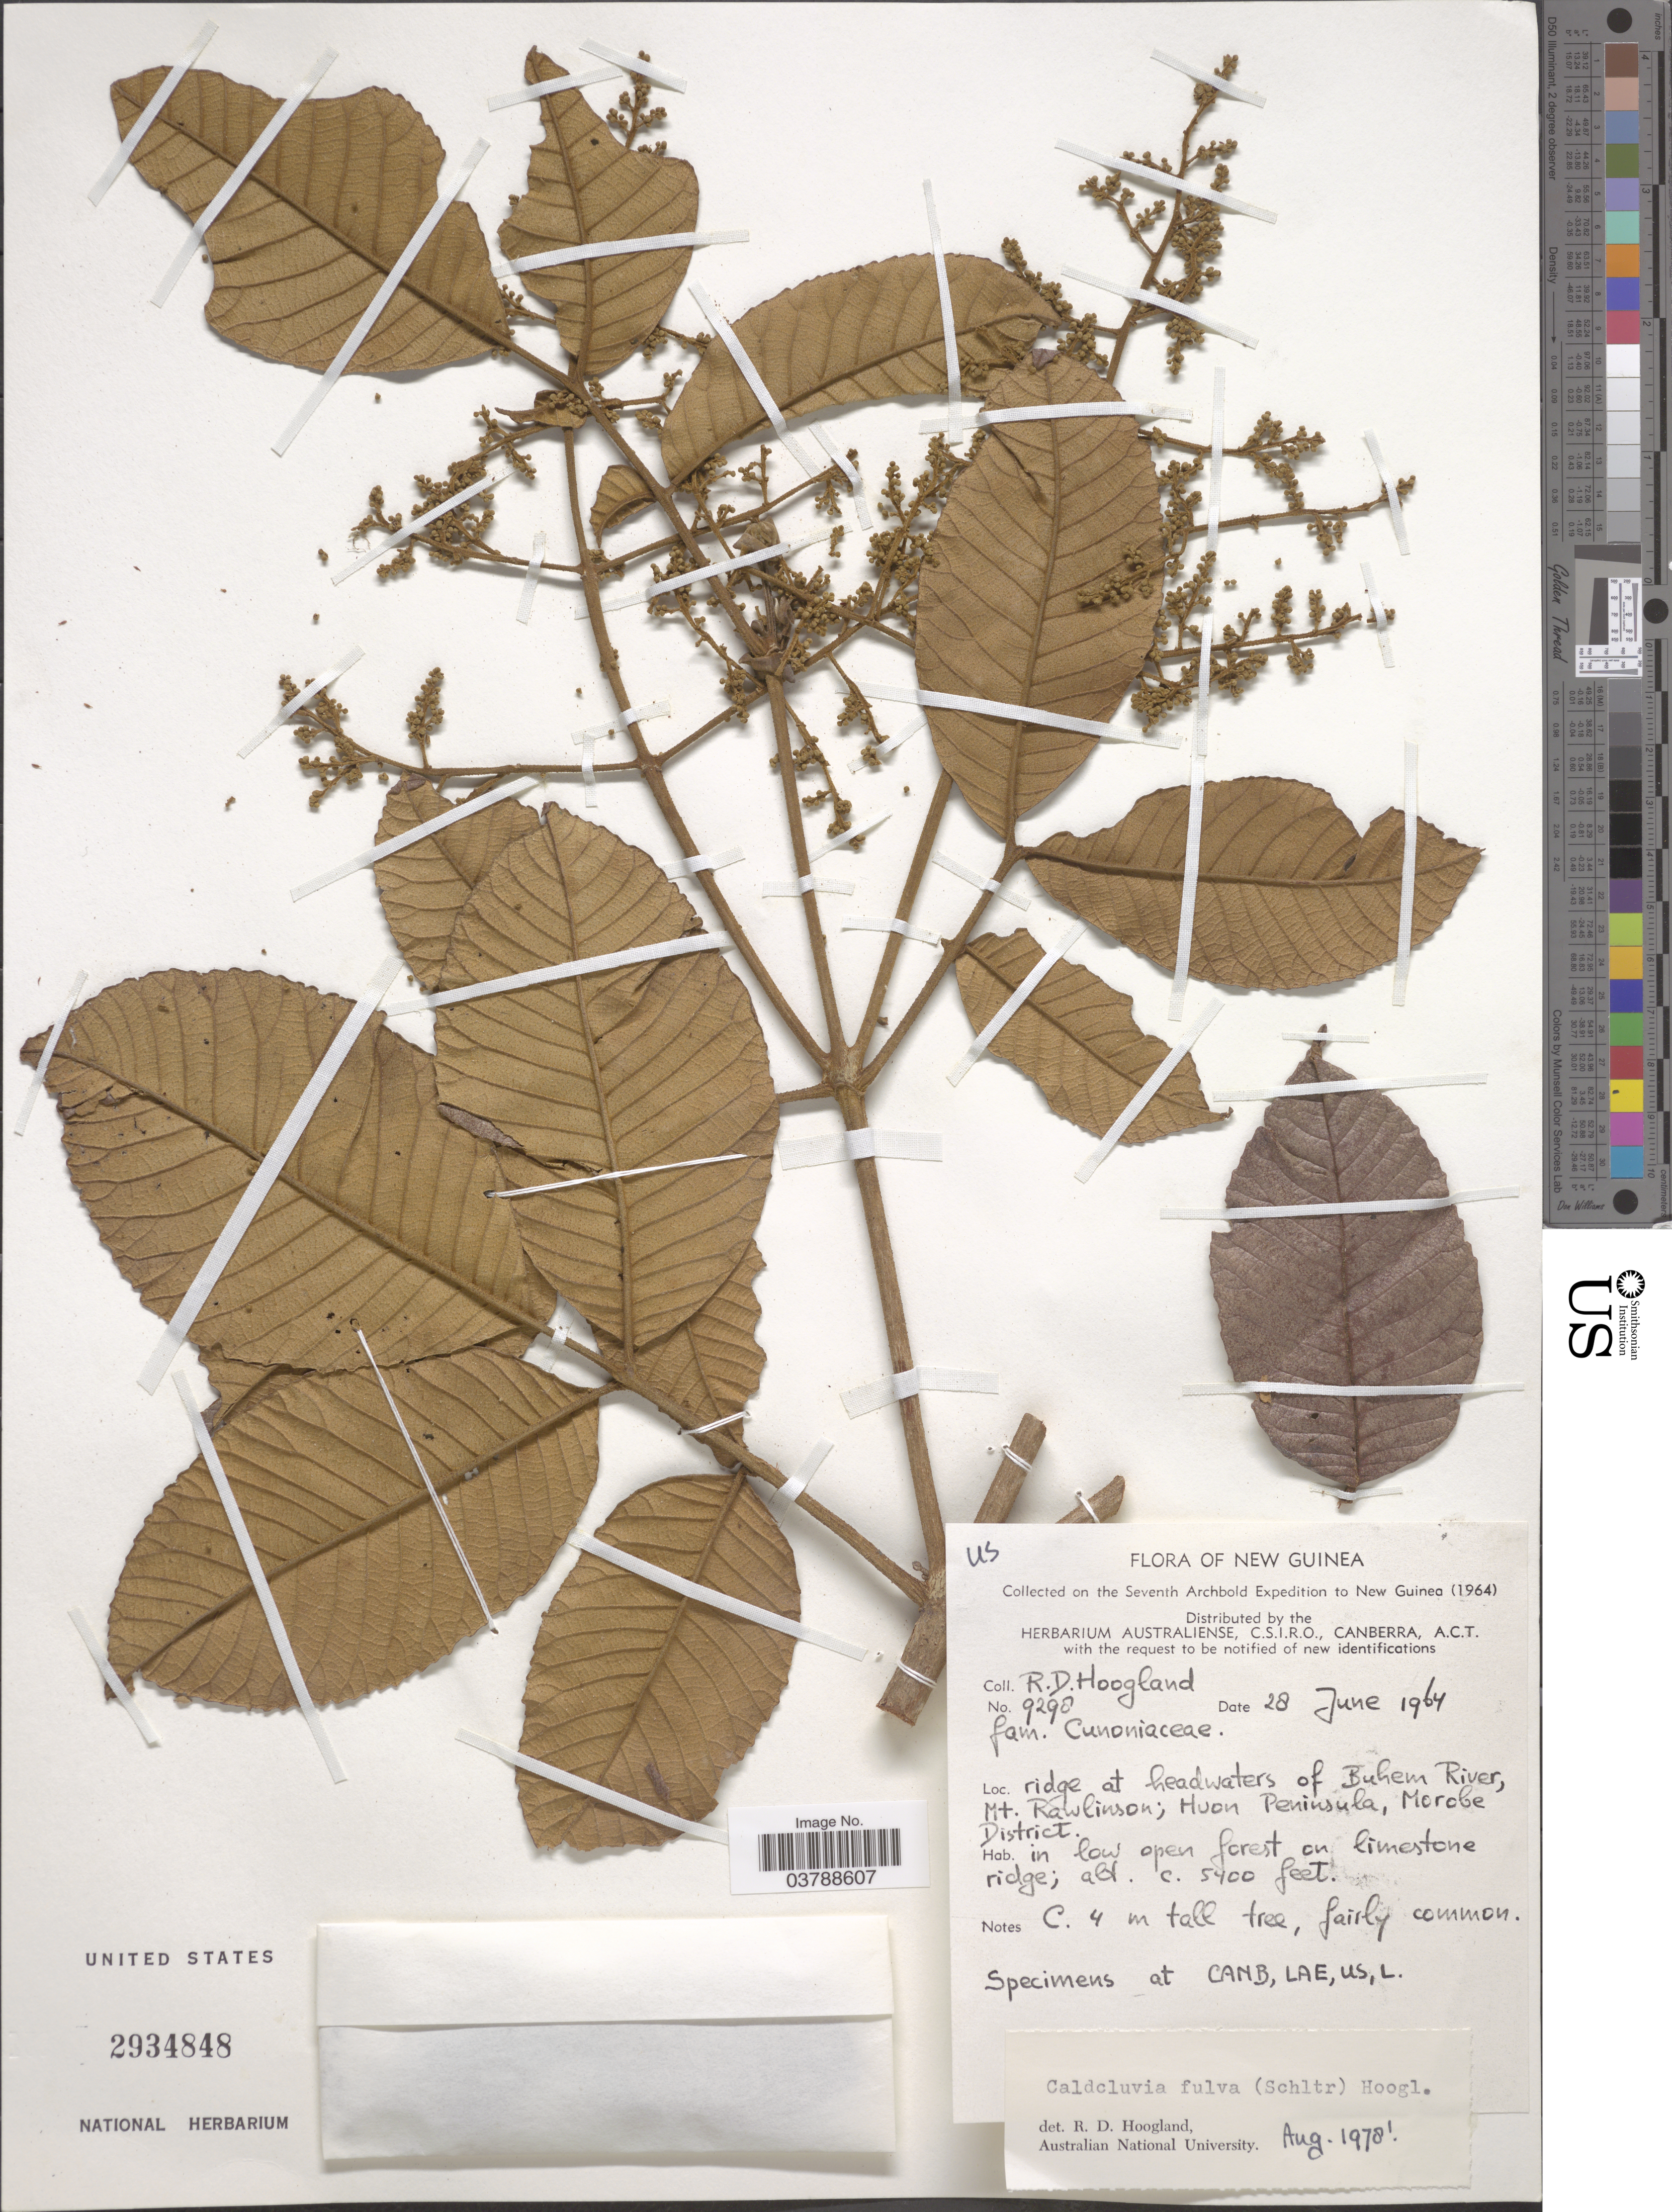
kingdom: Plantae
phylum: Tracheophyta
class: Magnoliopsida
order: Oxalidales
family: Cunoniaceae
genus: Caldcluvia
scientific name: Caldcluvia fulva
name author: (Schltr.) Hoogland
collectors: R. D. Hoogland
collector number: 9298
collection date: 1964-06-28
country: Papua New Guinea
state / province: Morobe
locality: New Guinea. Ridge at headwaters of Buhem River, Mt. Rawlinson; Huon Peninsula, Morobe District.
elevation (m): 1646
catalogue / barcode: US 2934848